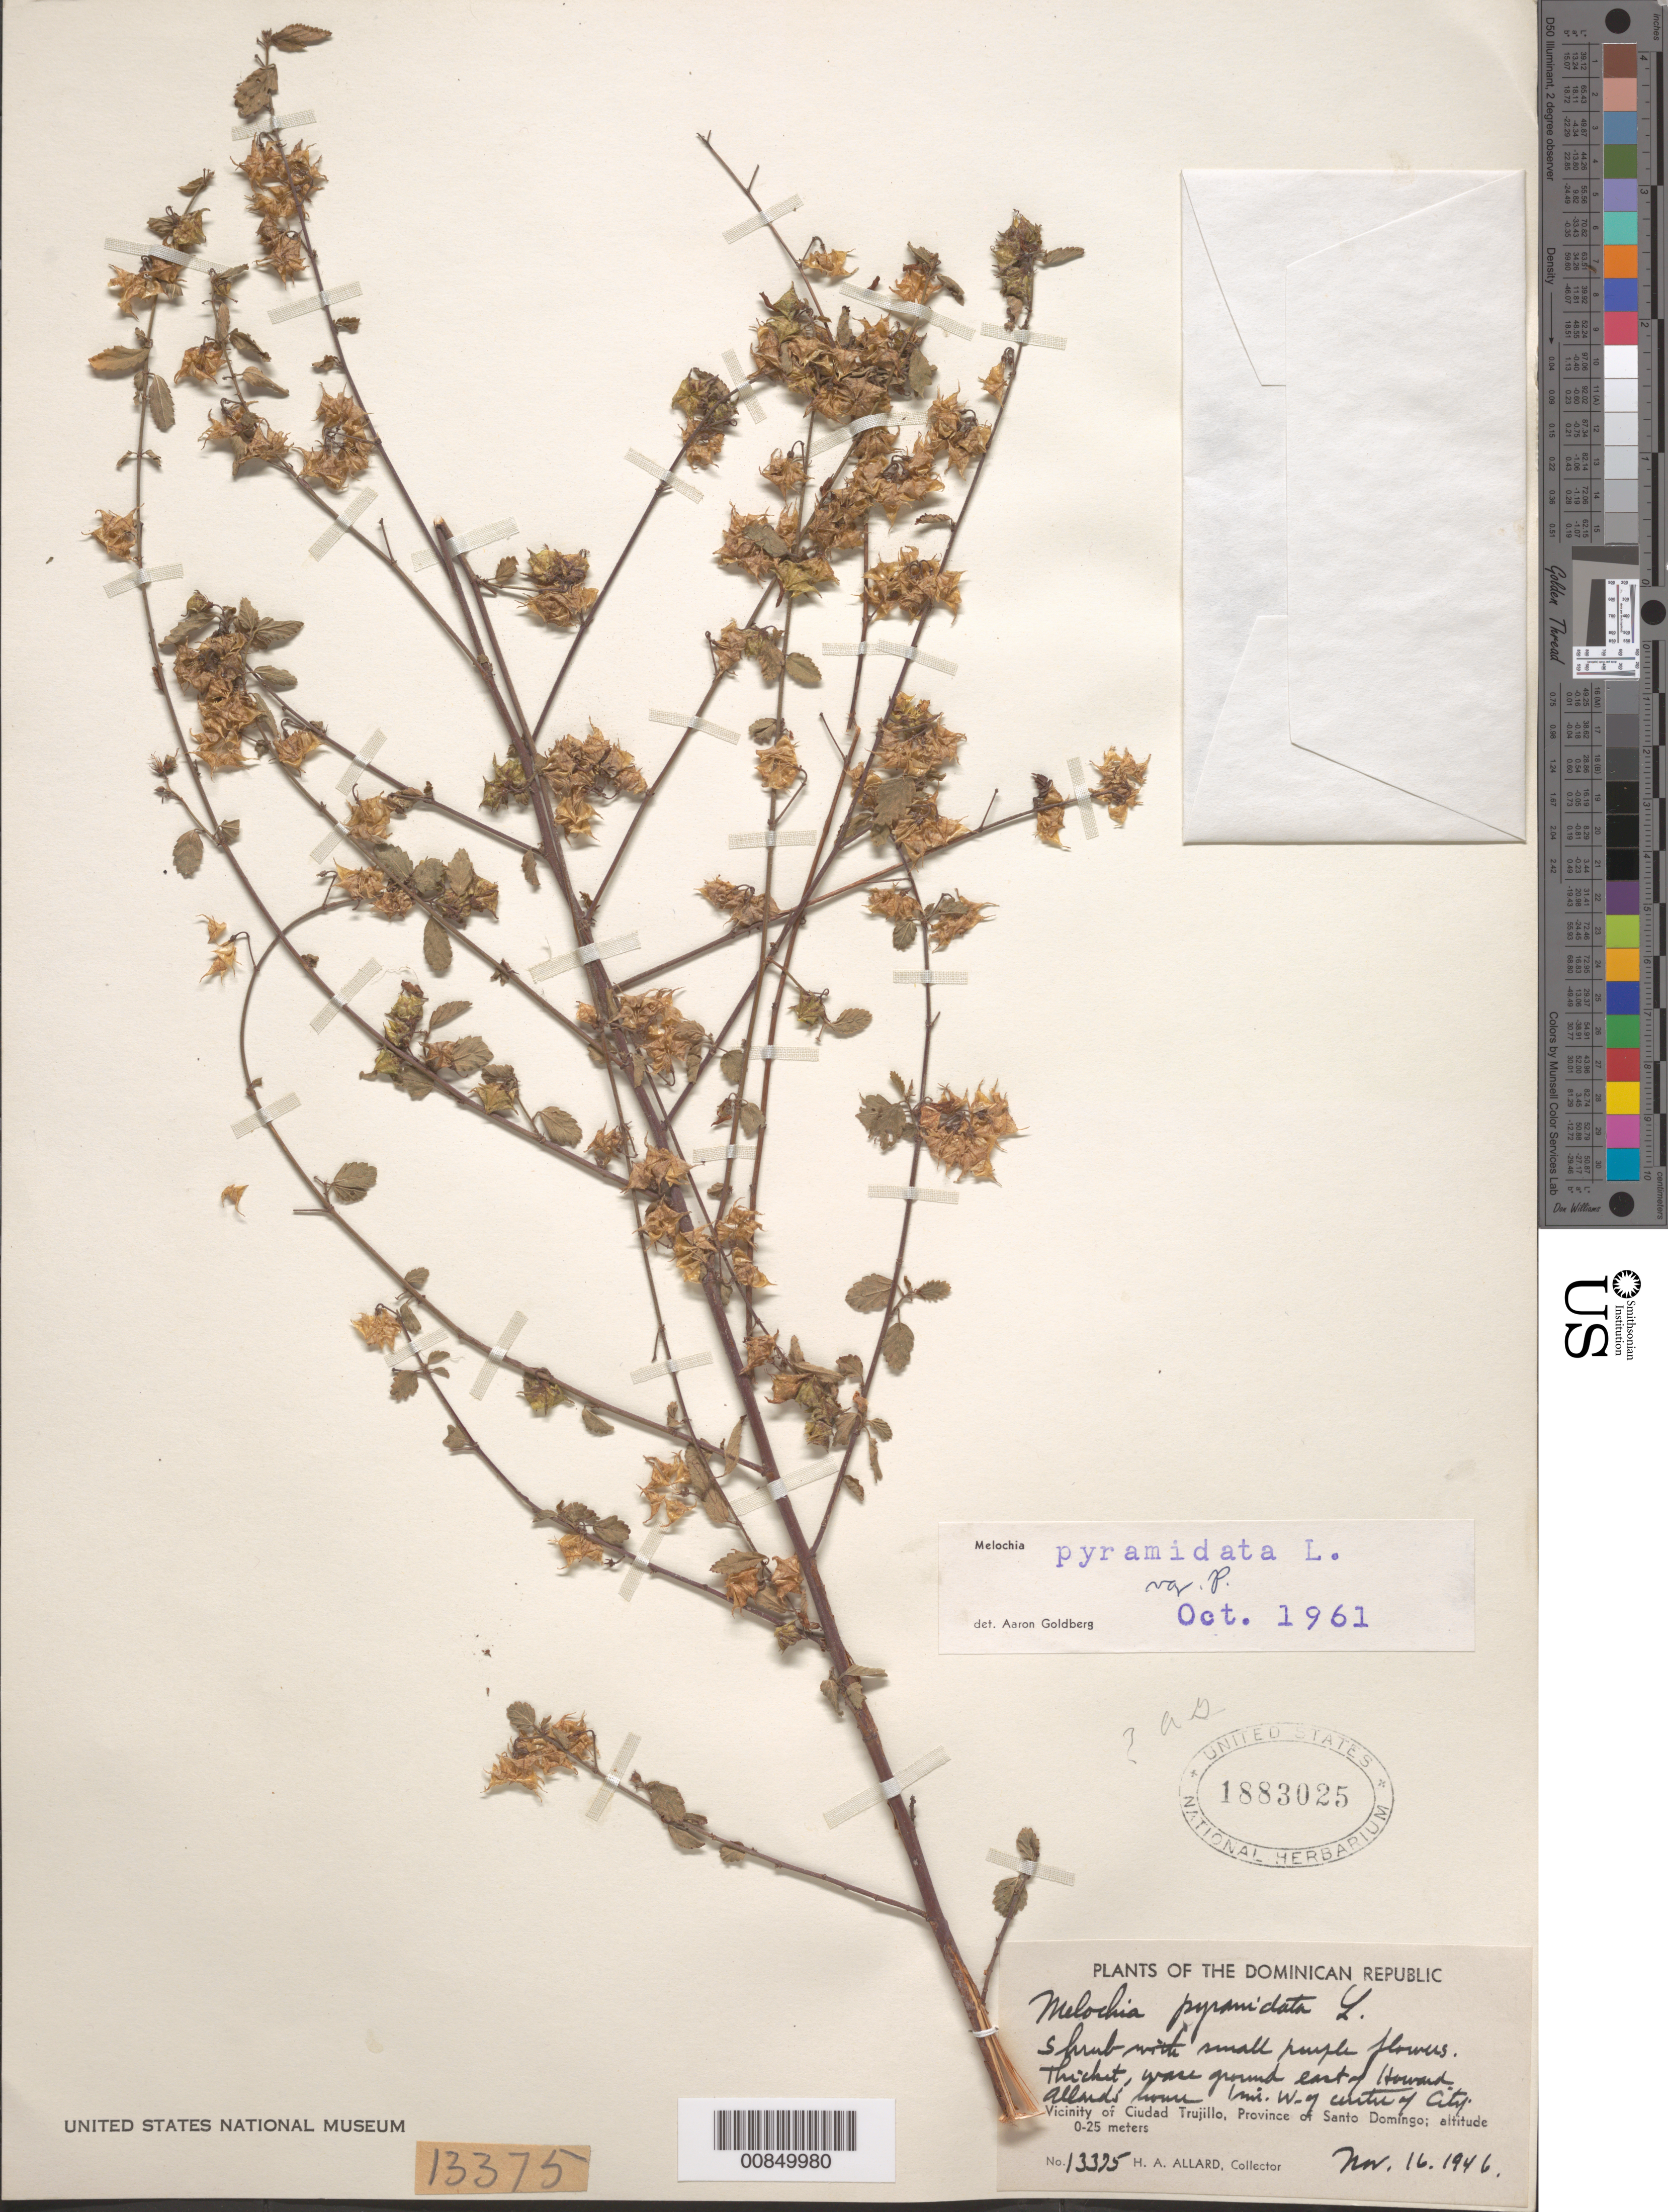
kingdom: Plantae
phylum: Tracheophyta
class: Magnoliopsida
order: Malvales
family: Malvaceae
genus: Melochia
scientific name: Melochia pyramidata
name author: L.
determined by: Goldberg, Aaron, (US), NMNH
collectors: H. A. Allard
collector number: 13375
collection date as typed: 16 Nov 1946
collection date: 1946-11-16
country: Dominican Republic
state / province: Distrito Nacional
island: Hispaniola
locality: Vicinity of Santo Domingo City, E Howard Allard's home, 1 mile W of center of city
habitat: Thicket, waste ground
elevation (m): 0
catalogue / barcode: US 1883025